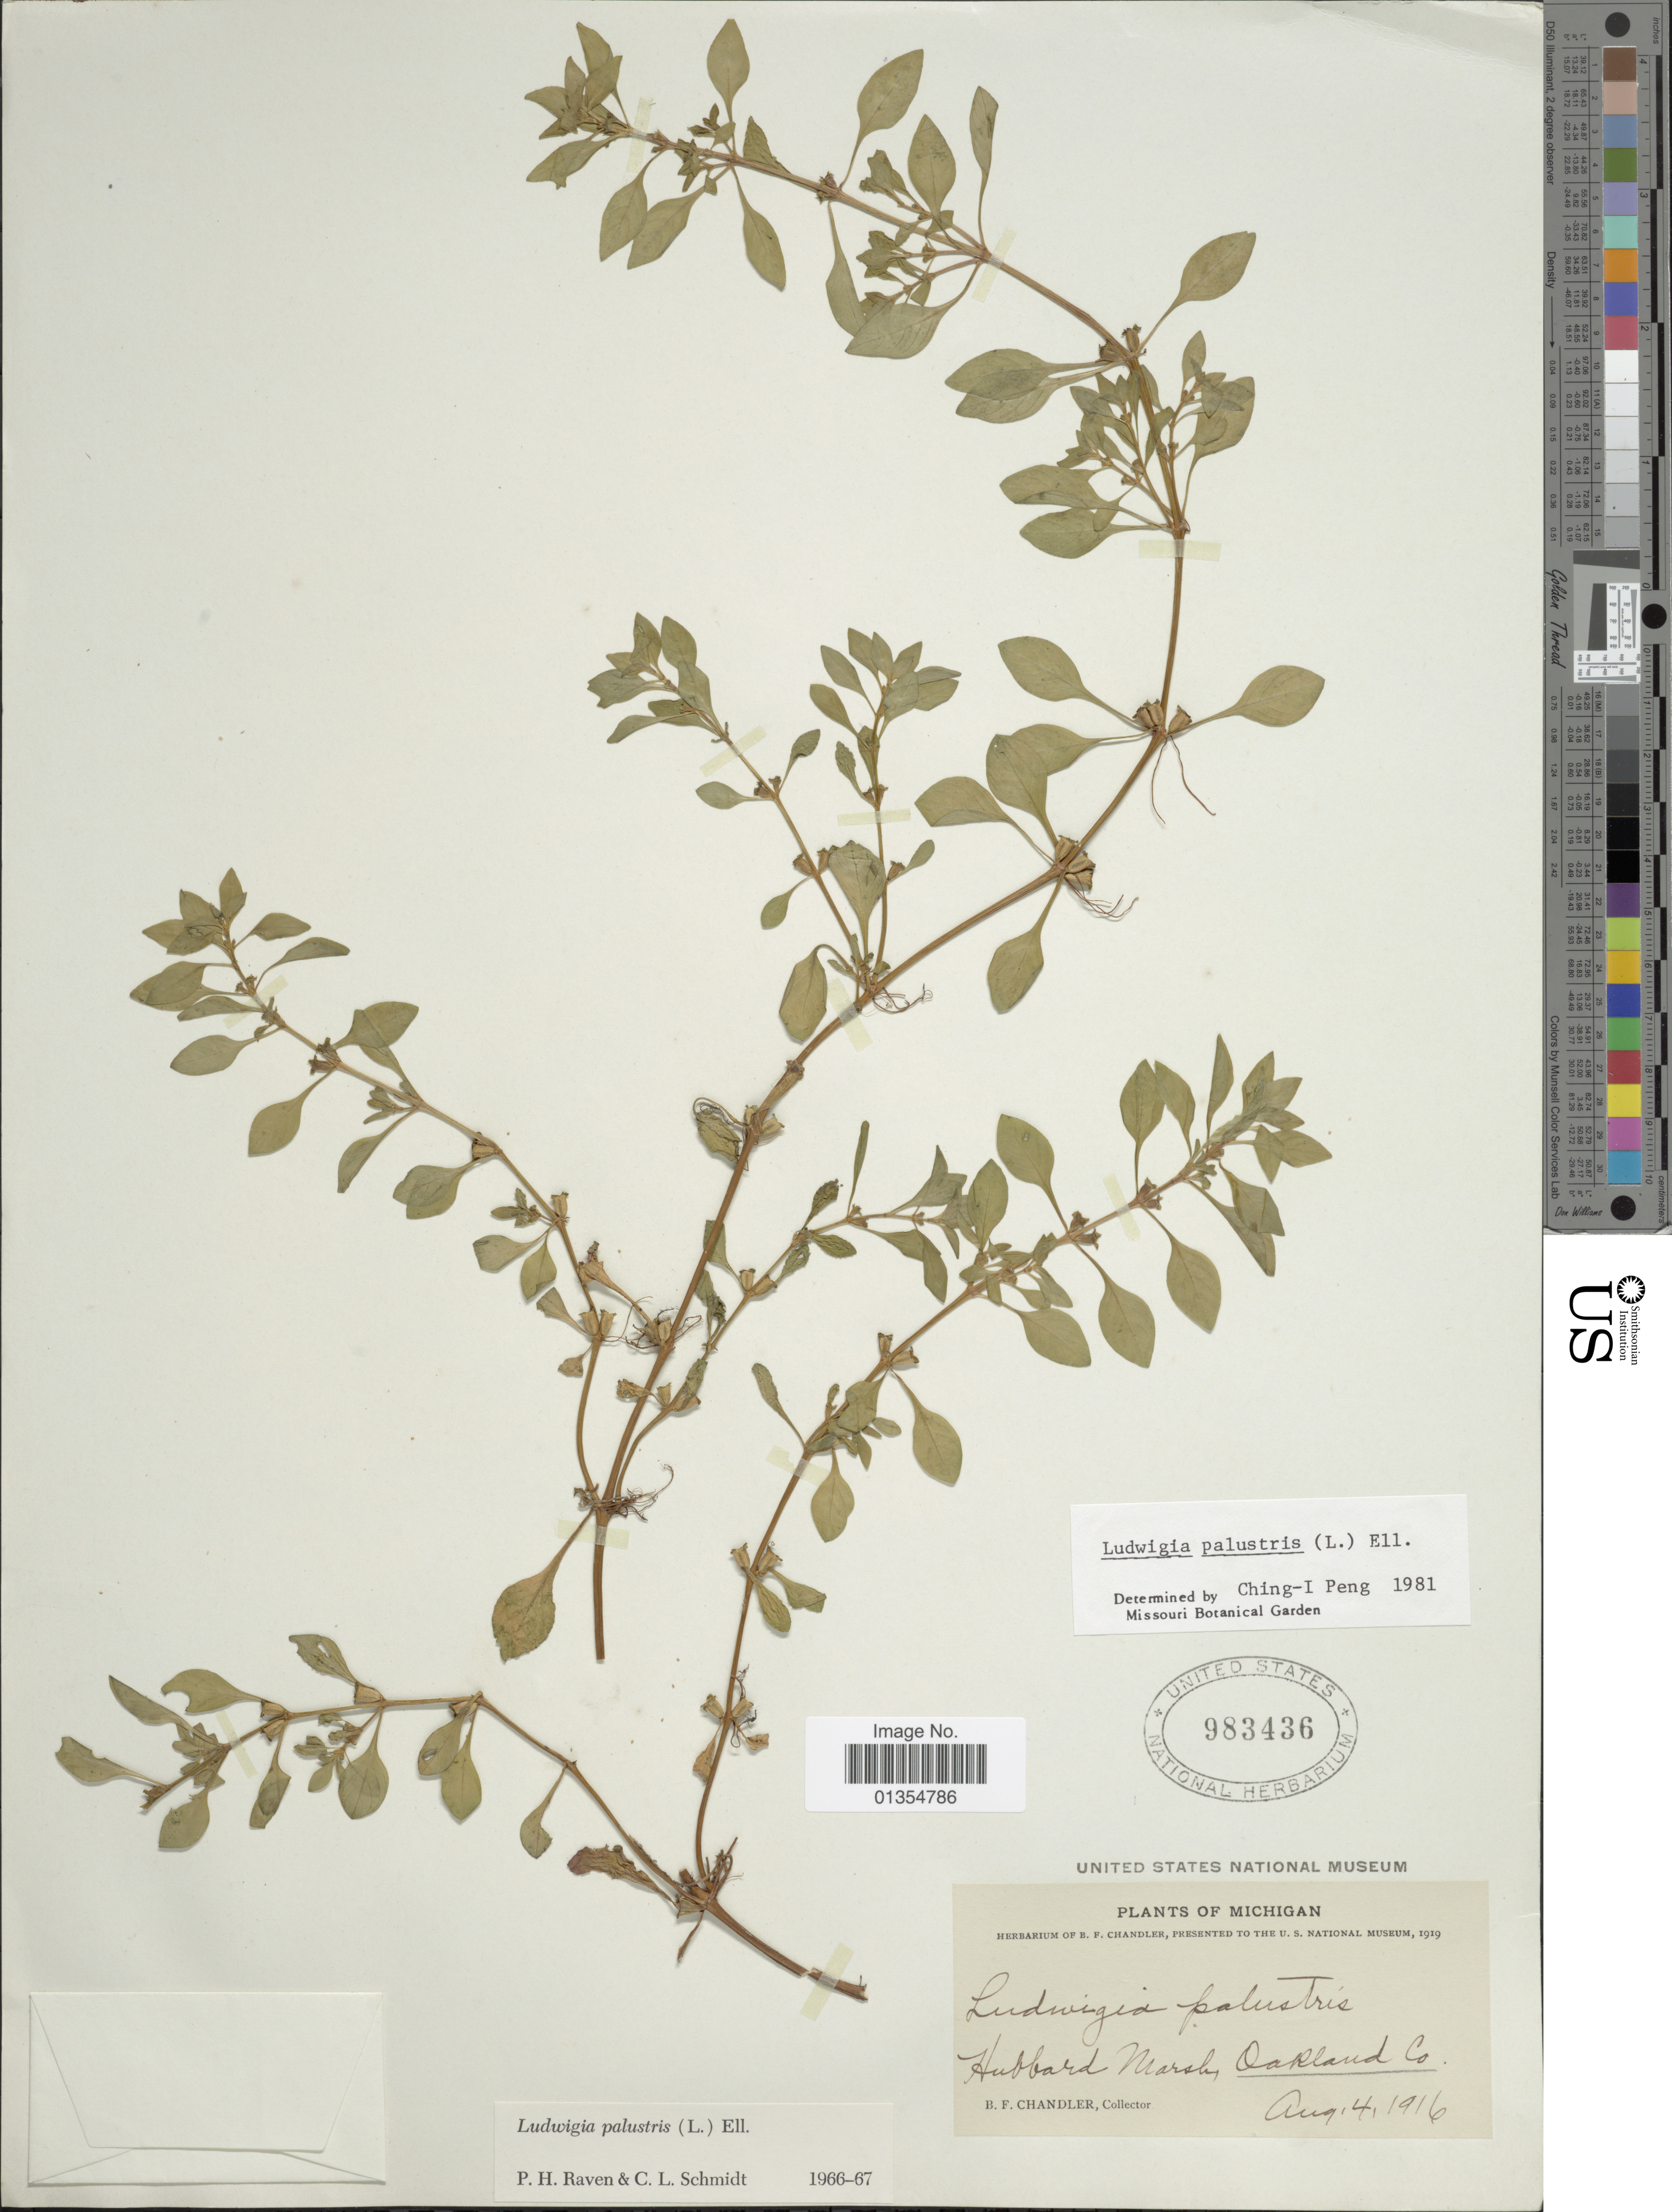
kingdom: Plantae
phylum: Tracheophyta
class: Magnoliopsida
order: Myrtales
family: Onagraceae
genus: Ludwigia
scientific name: Ludwigia palustris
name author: (L.) Elliott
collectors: B. F. Chandler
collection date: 1916-08-04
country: United States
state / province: Michigan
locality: Hubbard Marsh, Oakland Co.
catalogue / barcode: US 983436